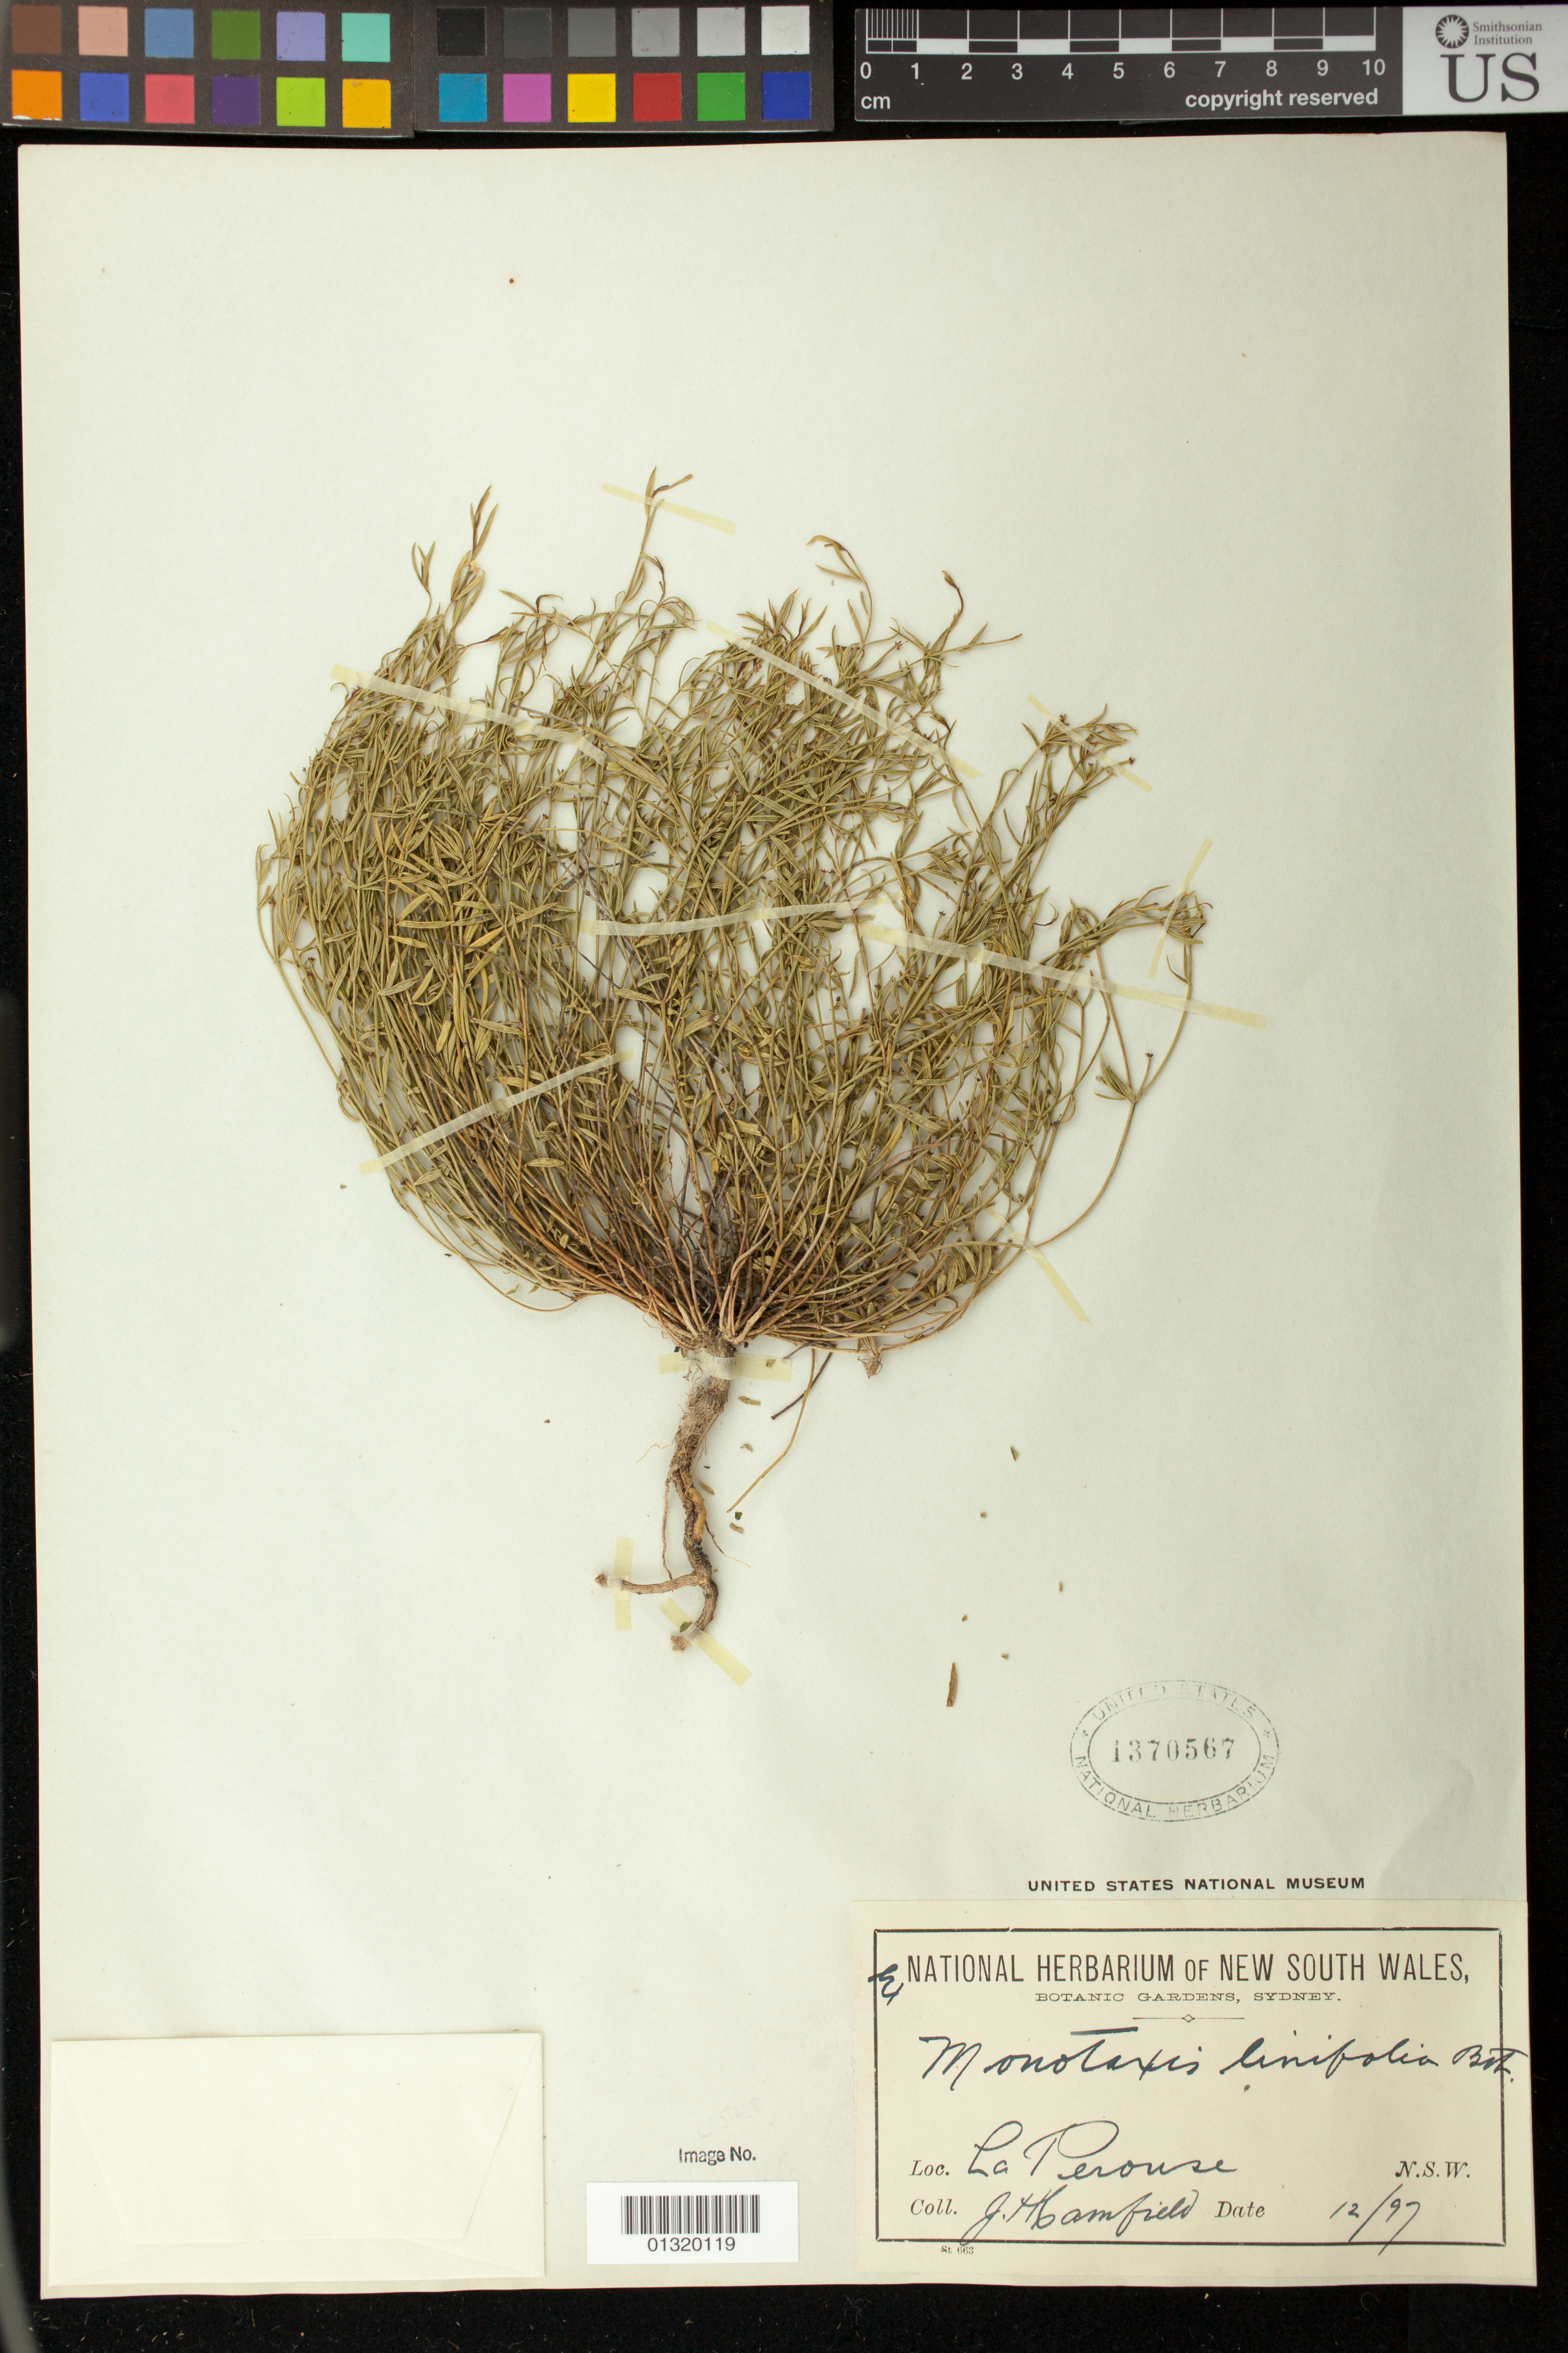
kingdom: Plantae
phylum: Tracheophyta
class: Magnoliopsida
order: Malpighiales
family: Euphorbiaceae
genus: Monotaxis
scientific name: Monotaxis linifolia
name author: Brongn.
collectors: J. Camfield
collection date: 1897-12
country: Australia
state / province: New South Wales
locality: La Perouse N.S.W.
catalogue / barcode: US 1370567